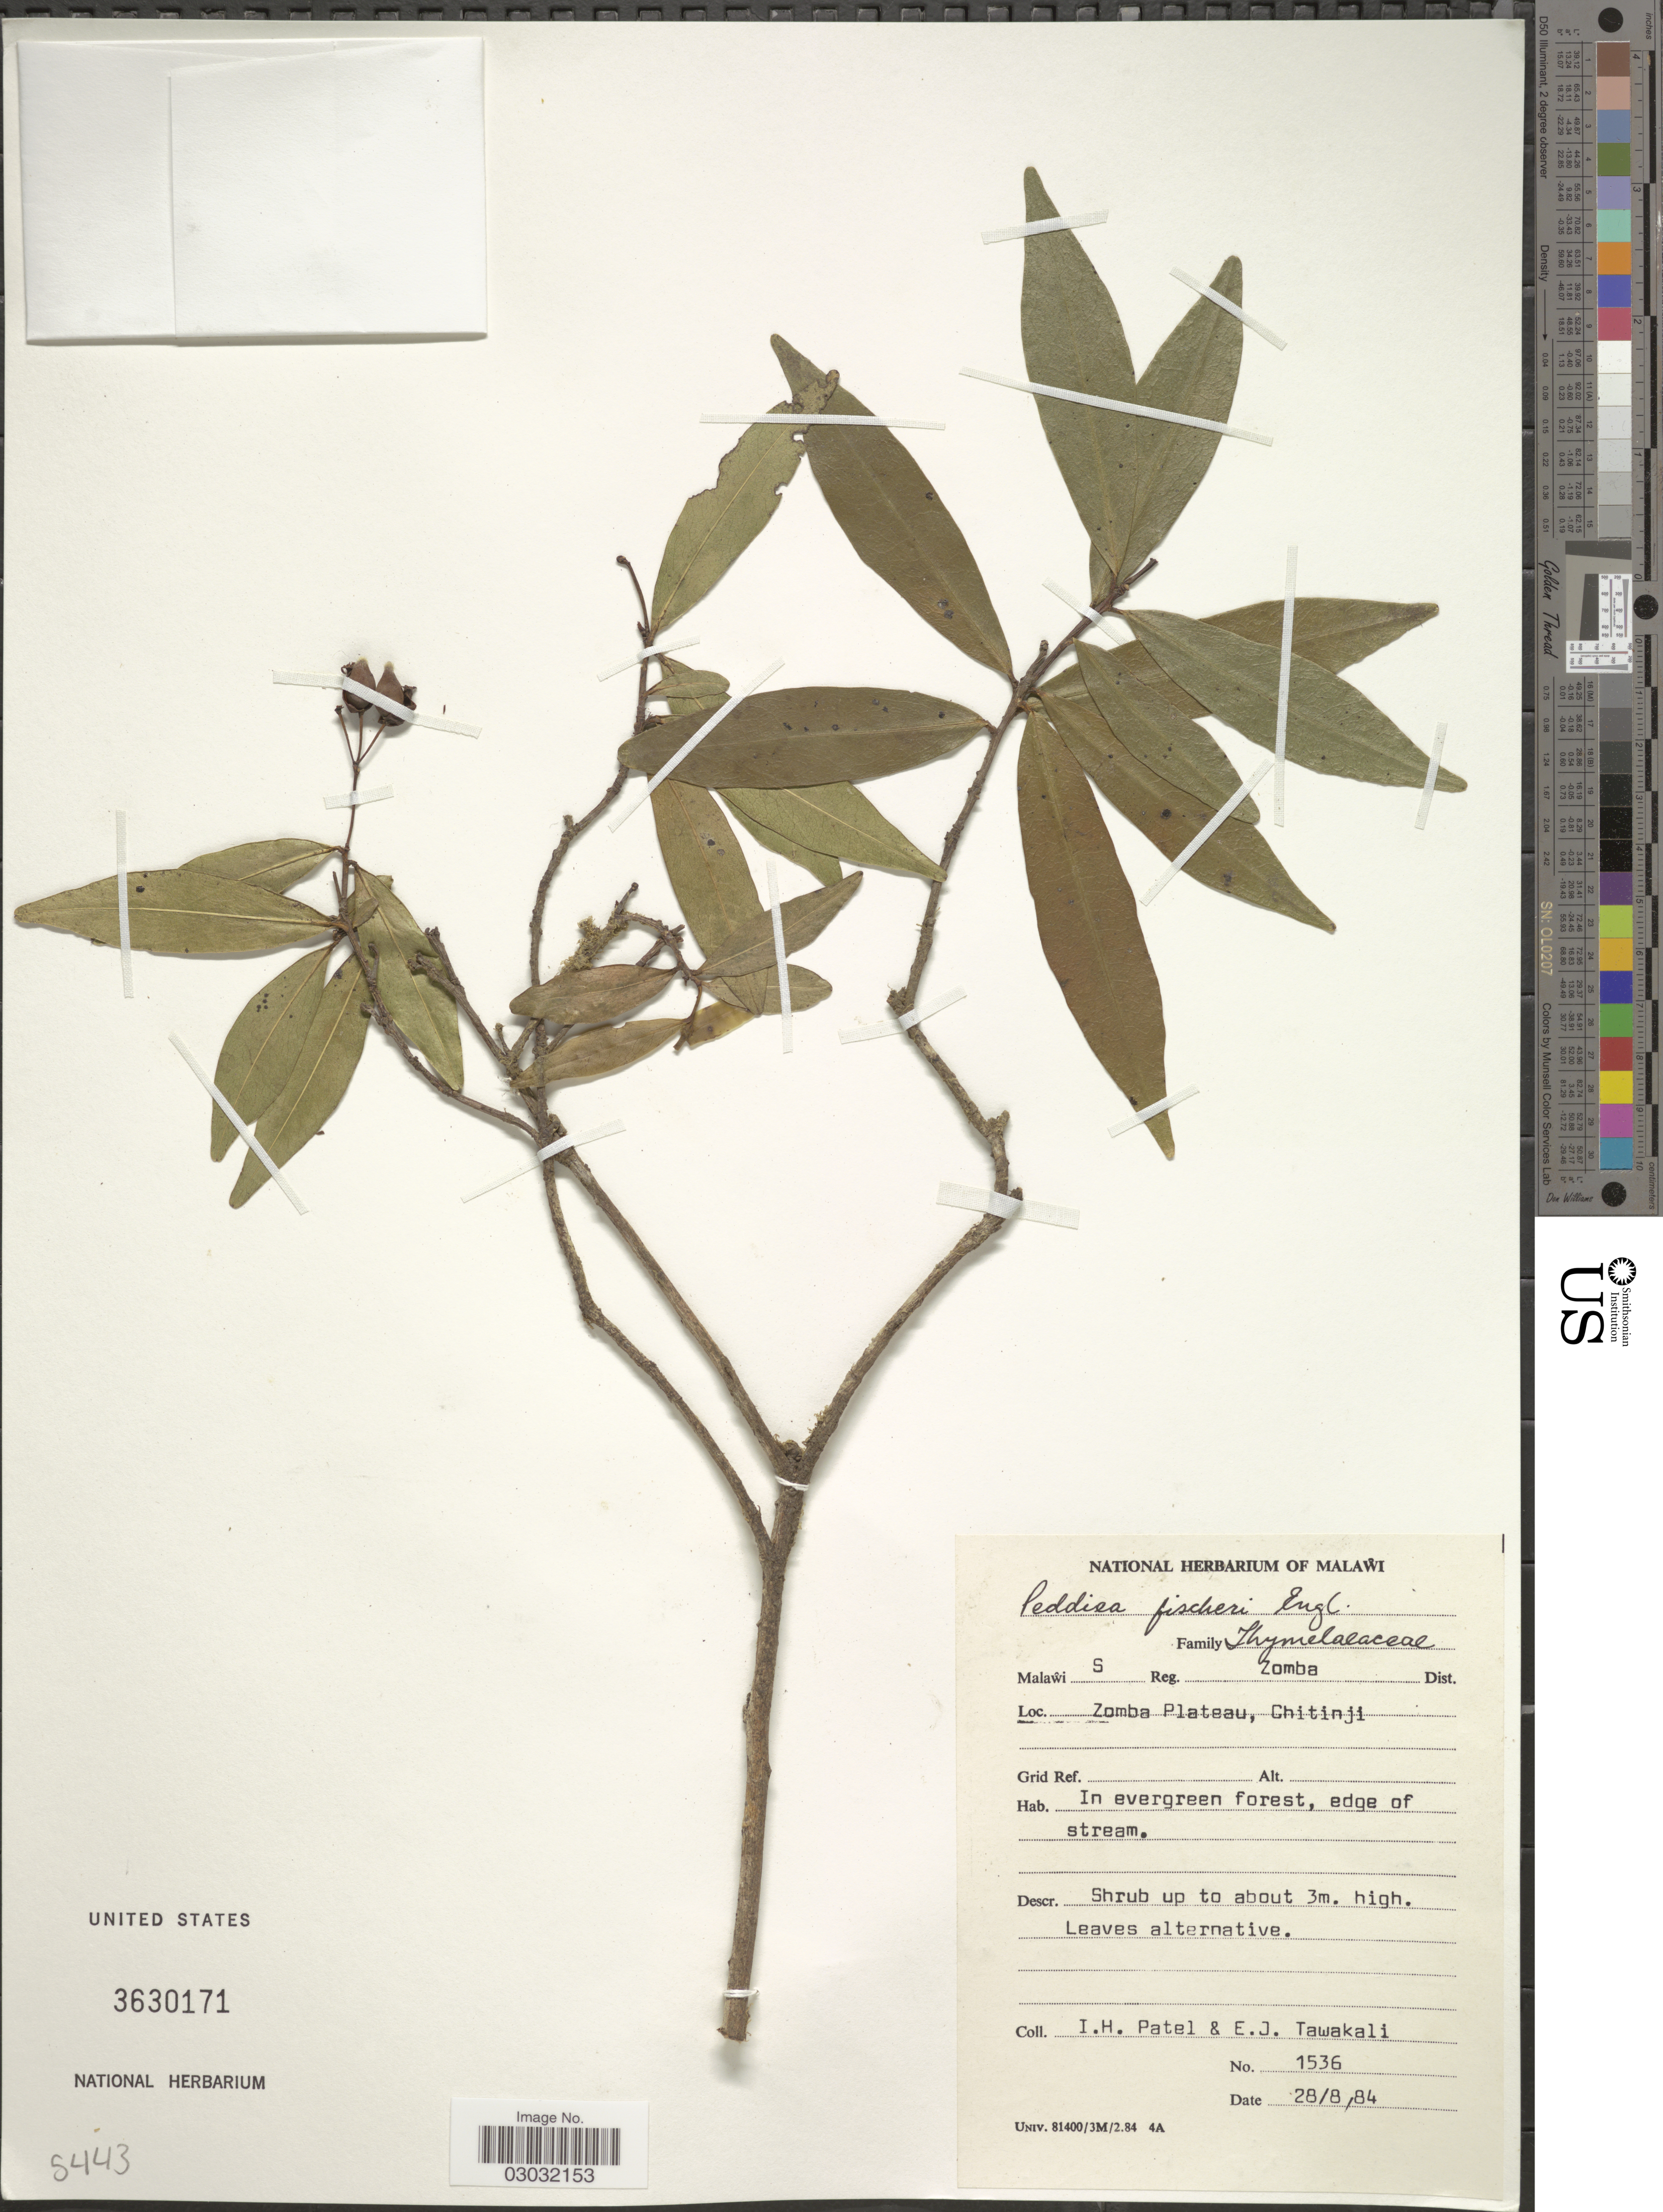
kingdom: Plantae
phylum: Tracheophyta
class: Magnoliopsida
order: Malvales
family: Thymelaeaceae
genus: Peddiea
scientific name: Peddiea fischeri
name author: Engl.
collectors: I. Patel & E. Tawakali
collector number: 1536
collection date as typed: Transcribed d/m/y: 28/8/84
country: Malawi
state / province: Southern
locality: S Reg. Zomba Dist. Zomba Plateau, Chitinji.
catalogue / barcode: US 3630171